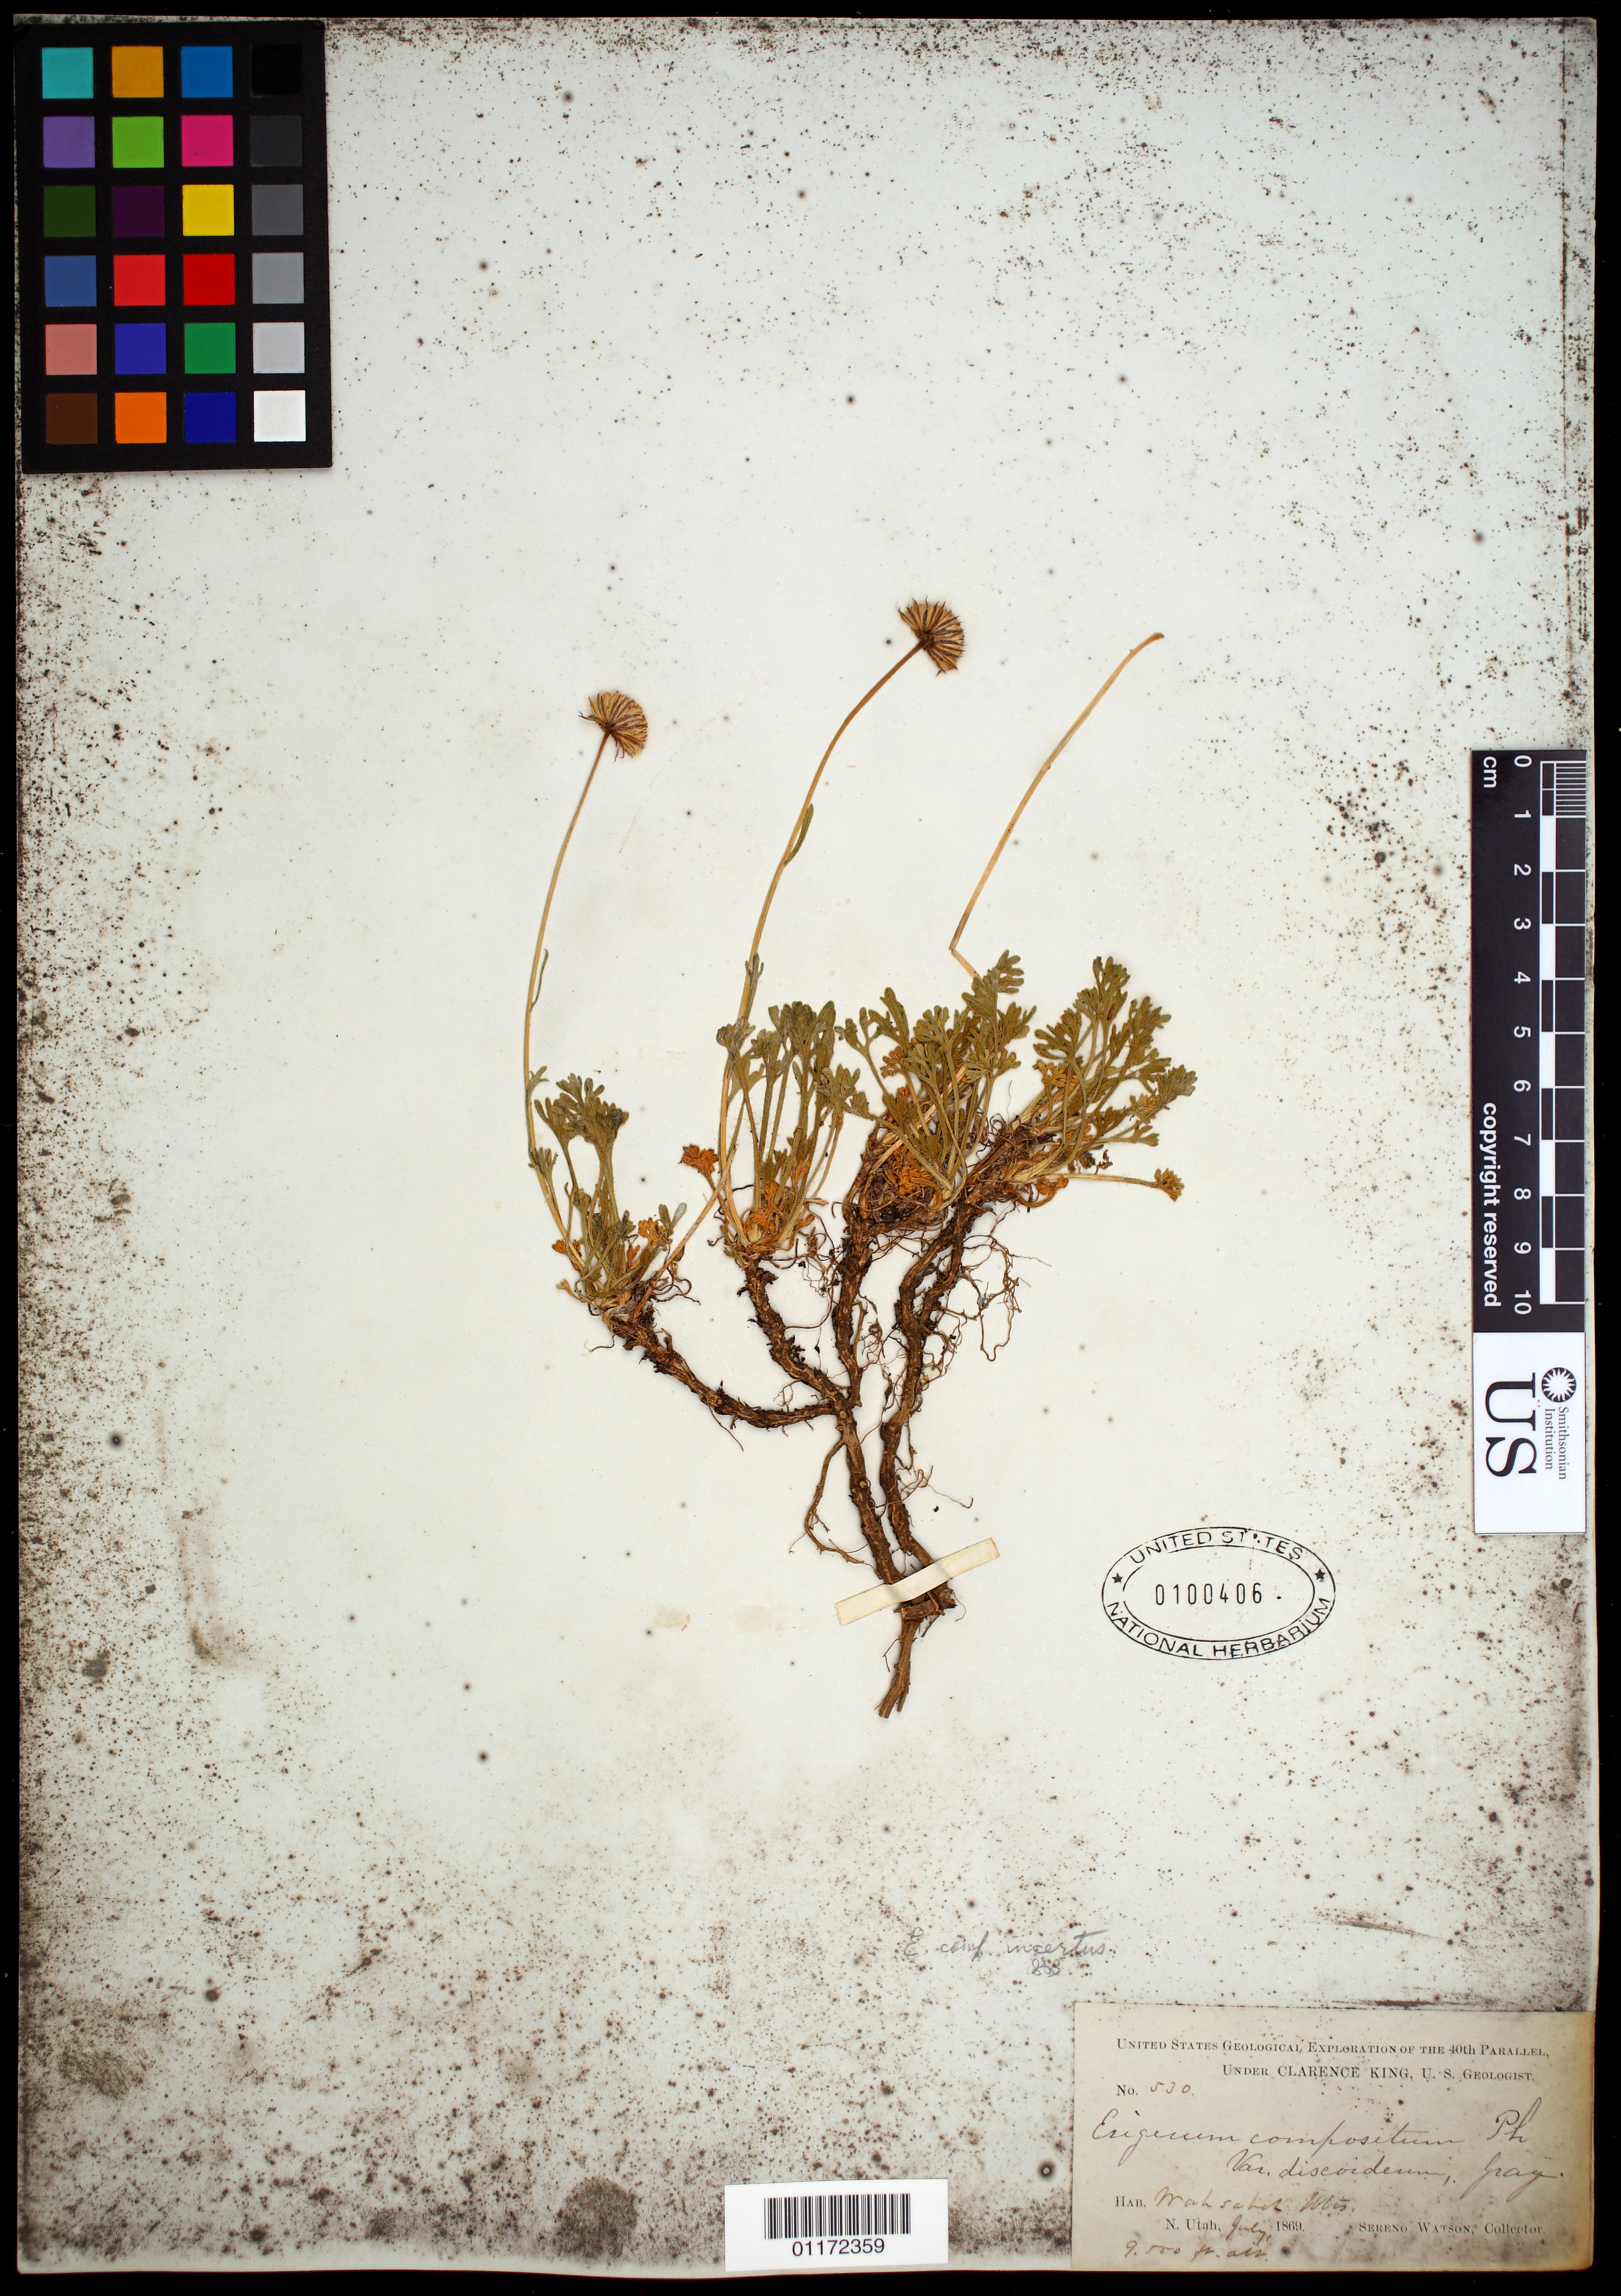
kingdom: Plantae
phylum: Tracheophyta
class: Magnoliopsida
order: Asterales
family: Asteraceae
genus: Erigeron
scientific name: Erigeron compositus var. incertus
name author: A. Nelson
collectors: S. Watson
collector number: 530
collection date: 1869-07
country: United States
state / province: Utah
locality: Wasatch Mts.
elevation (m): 2896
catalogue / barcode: US 100406